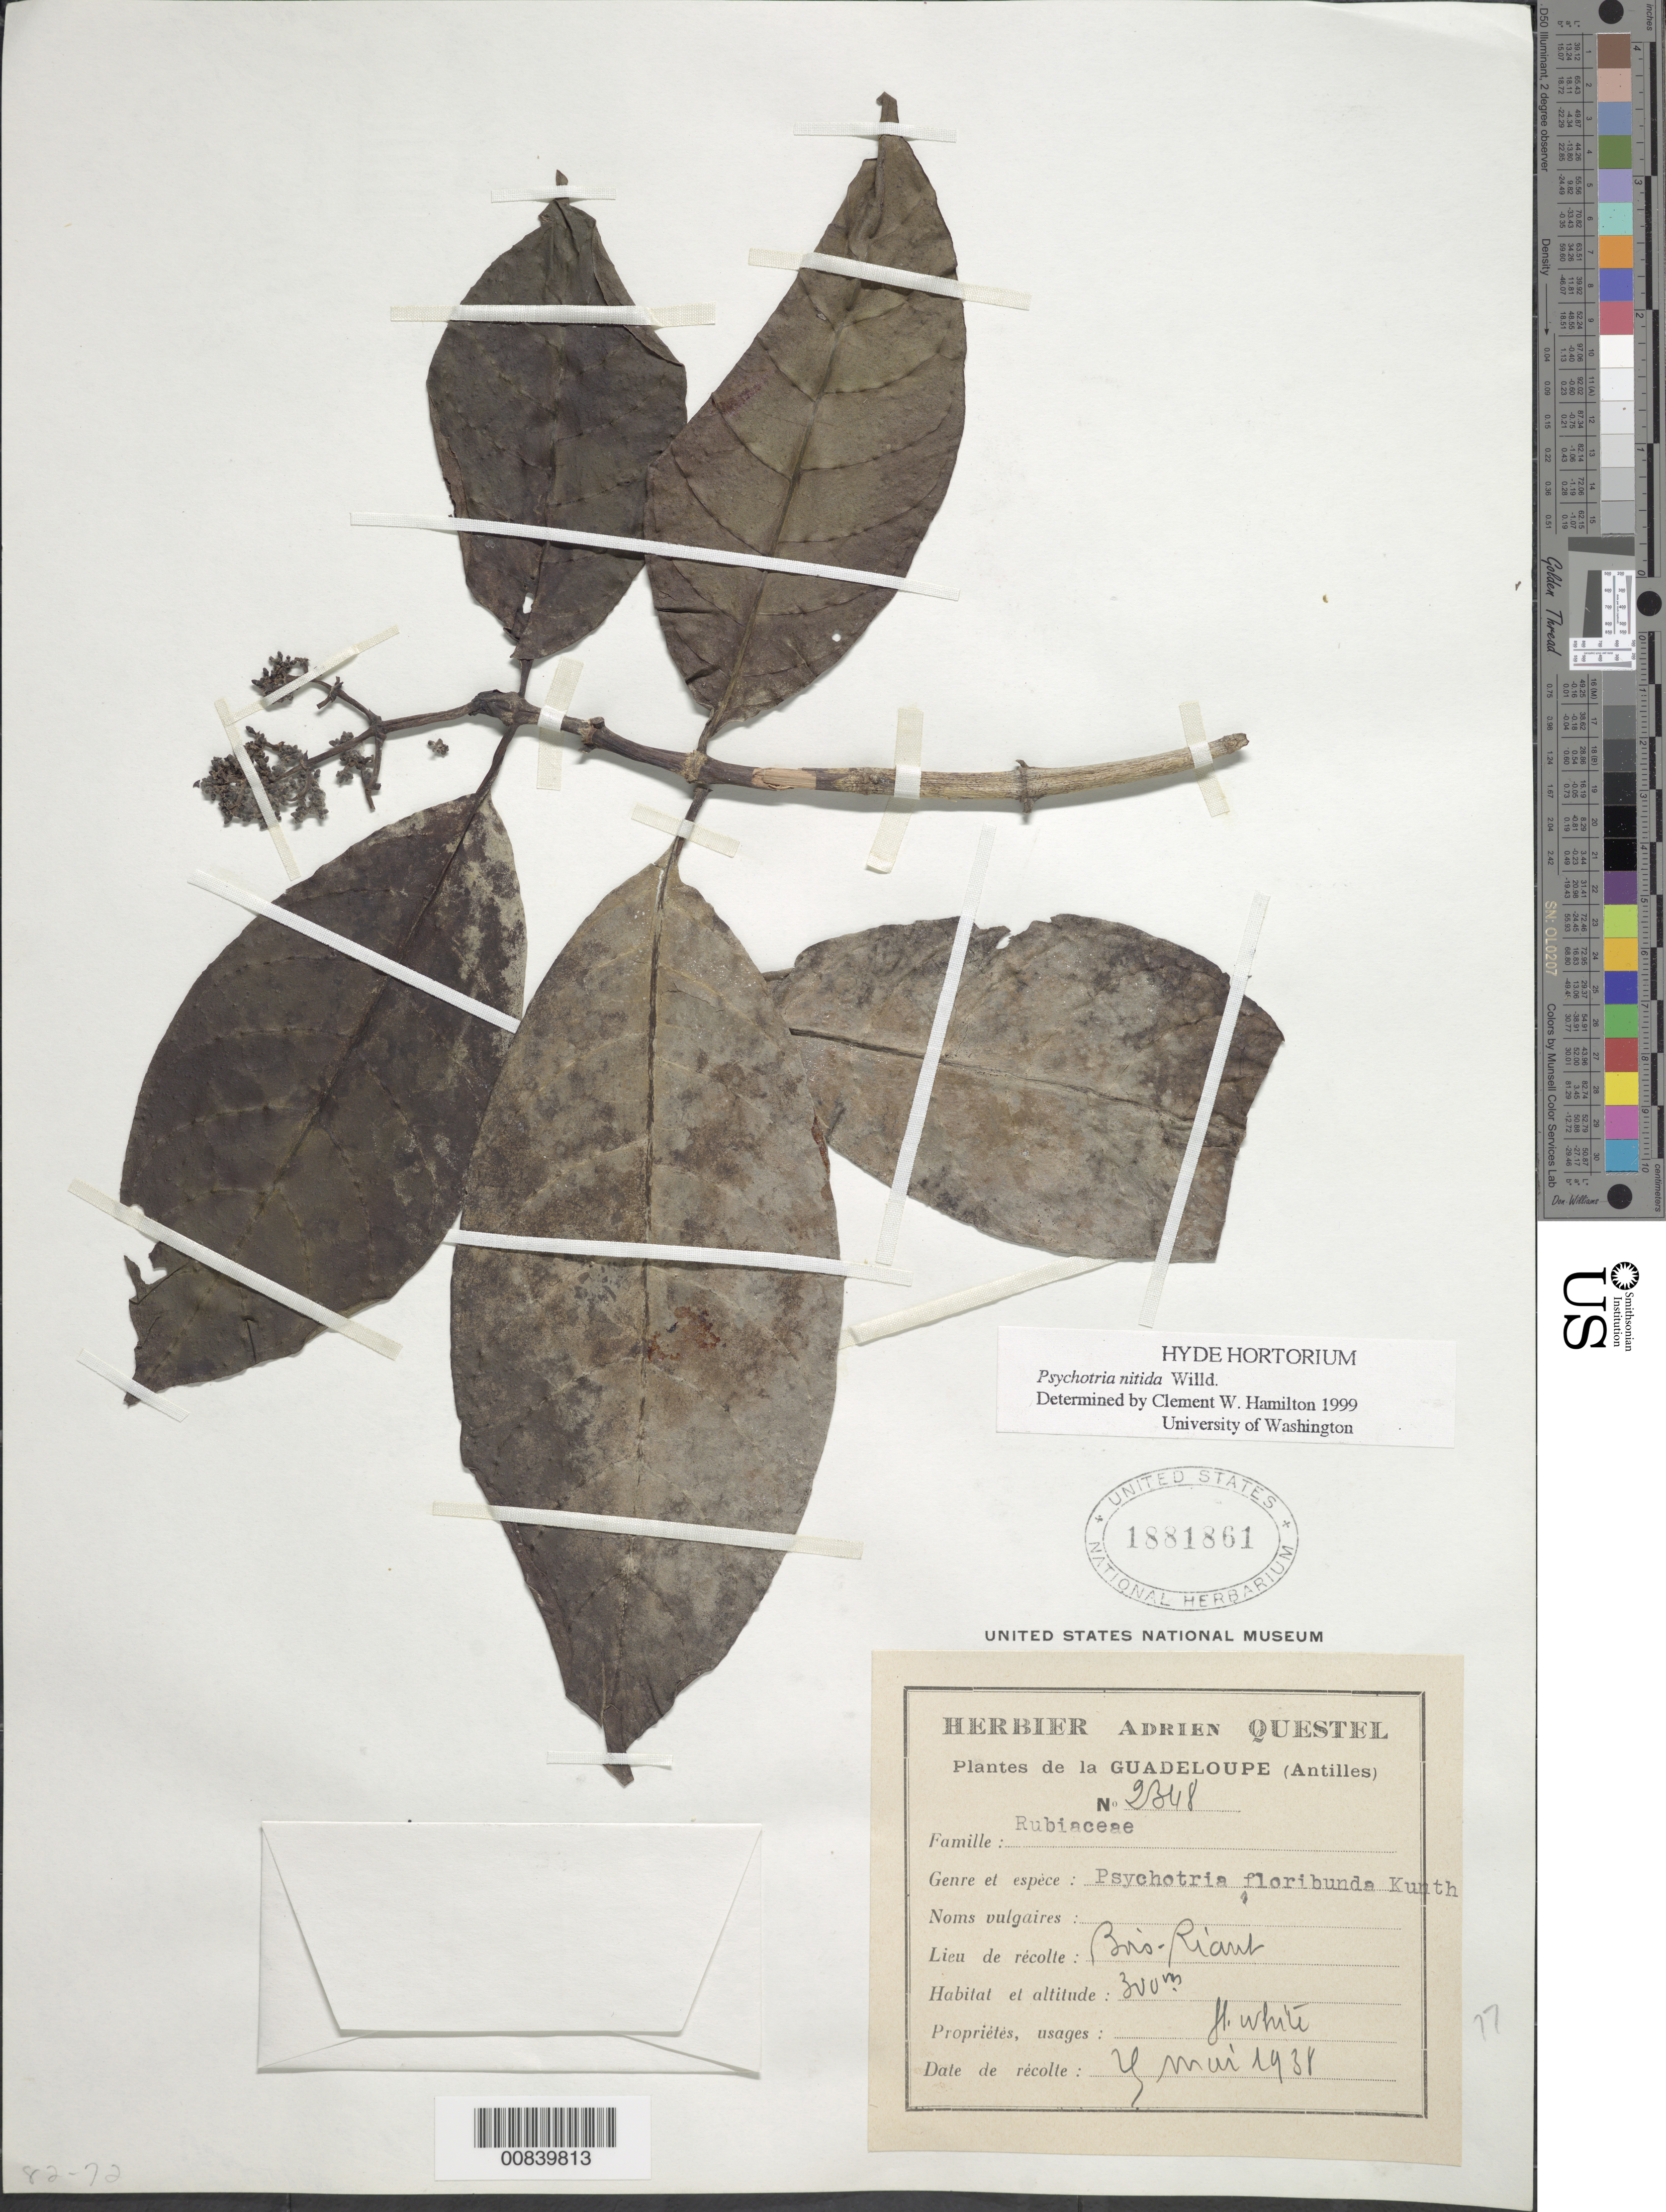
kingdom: Plantae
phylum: Tracheophyta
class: Magnoliopsida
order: Gentianales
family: Rubiaceae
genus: Psychotria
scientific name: Psychotria mapourioides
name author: DC.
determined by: Hamilton, C. W.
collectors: A. Questel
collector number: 2348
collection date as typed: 29 May 1938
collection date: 1938-05-29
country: Guadeloupe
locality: Bois-Riant (sp?)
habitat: Bois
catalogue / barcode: US 1881861